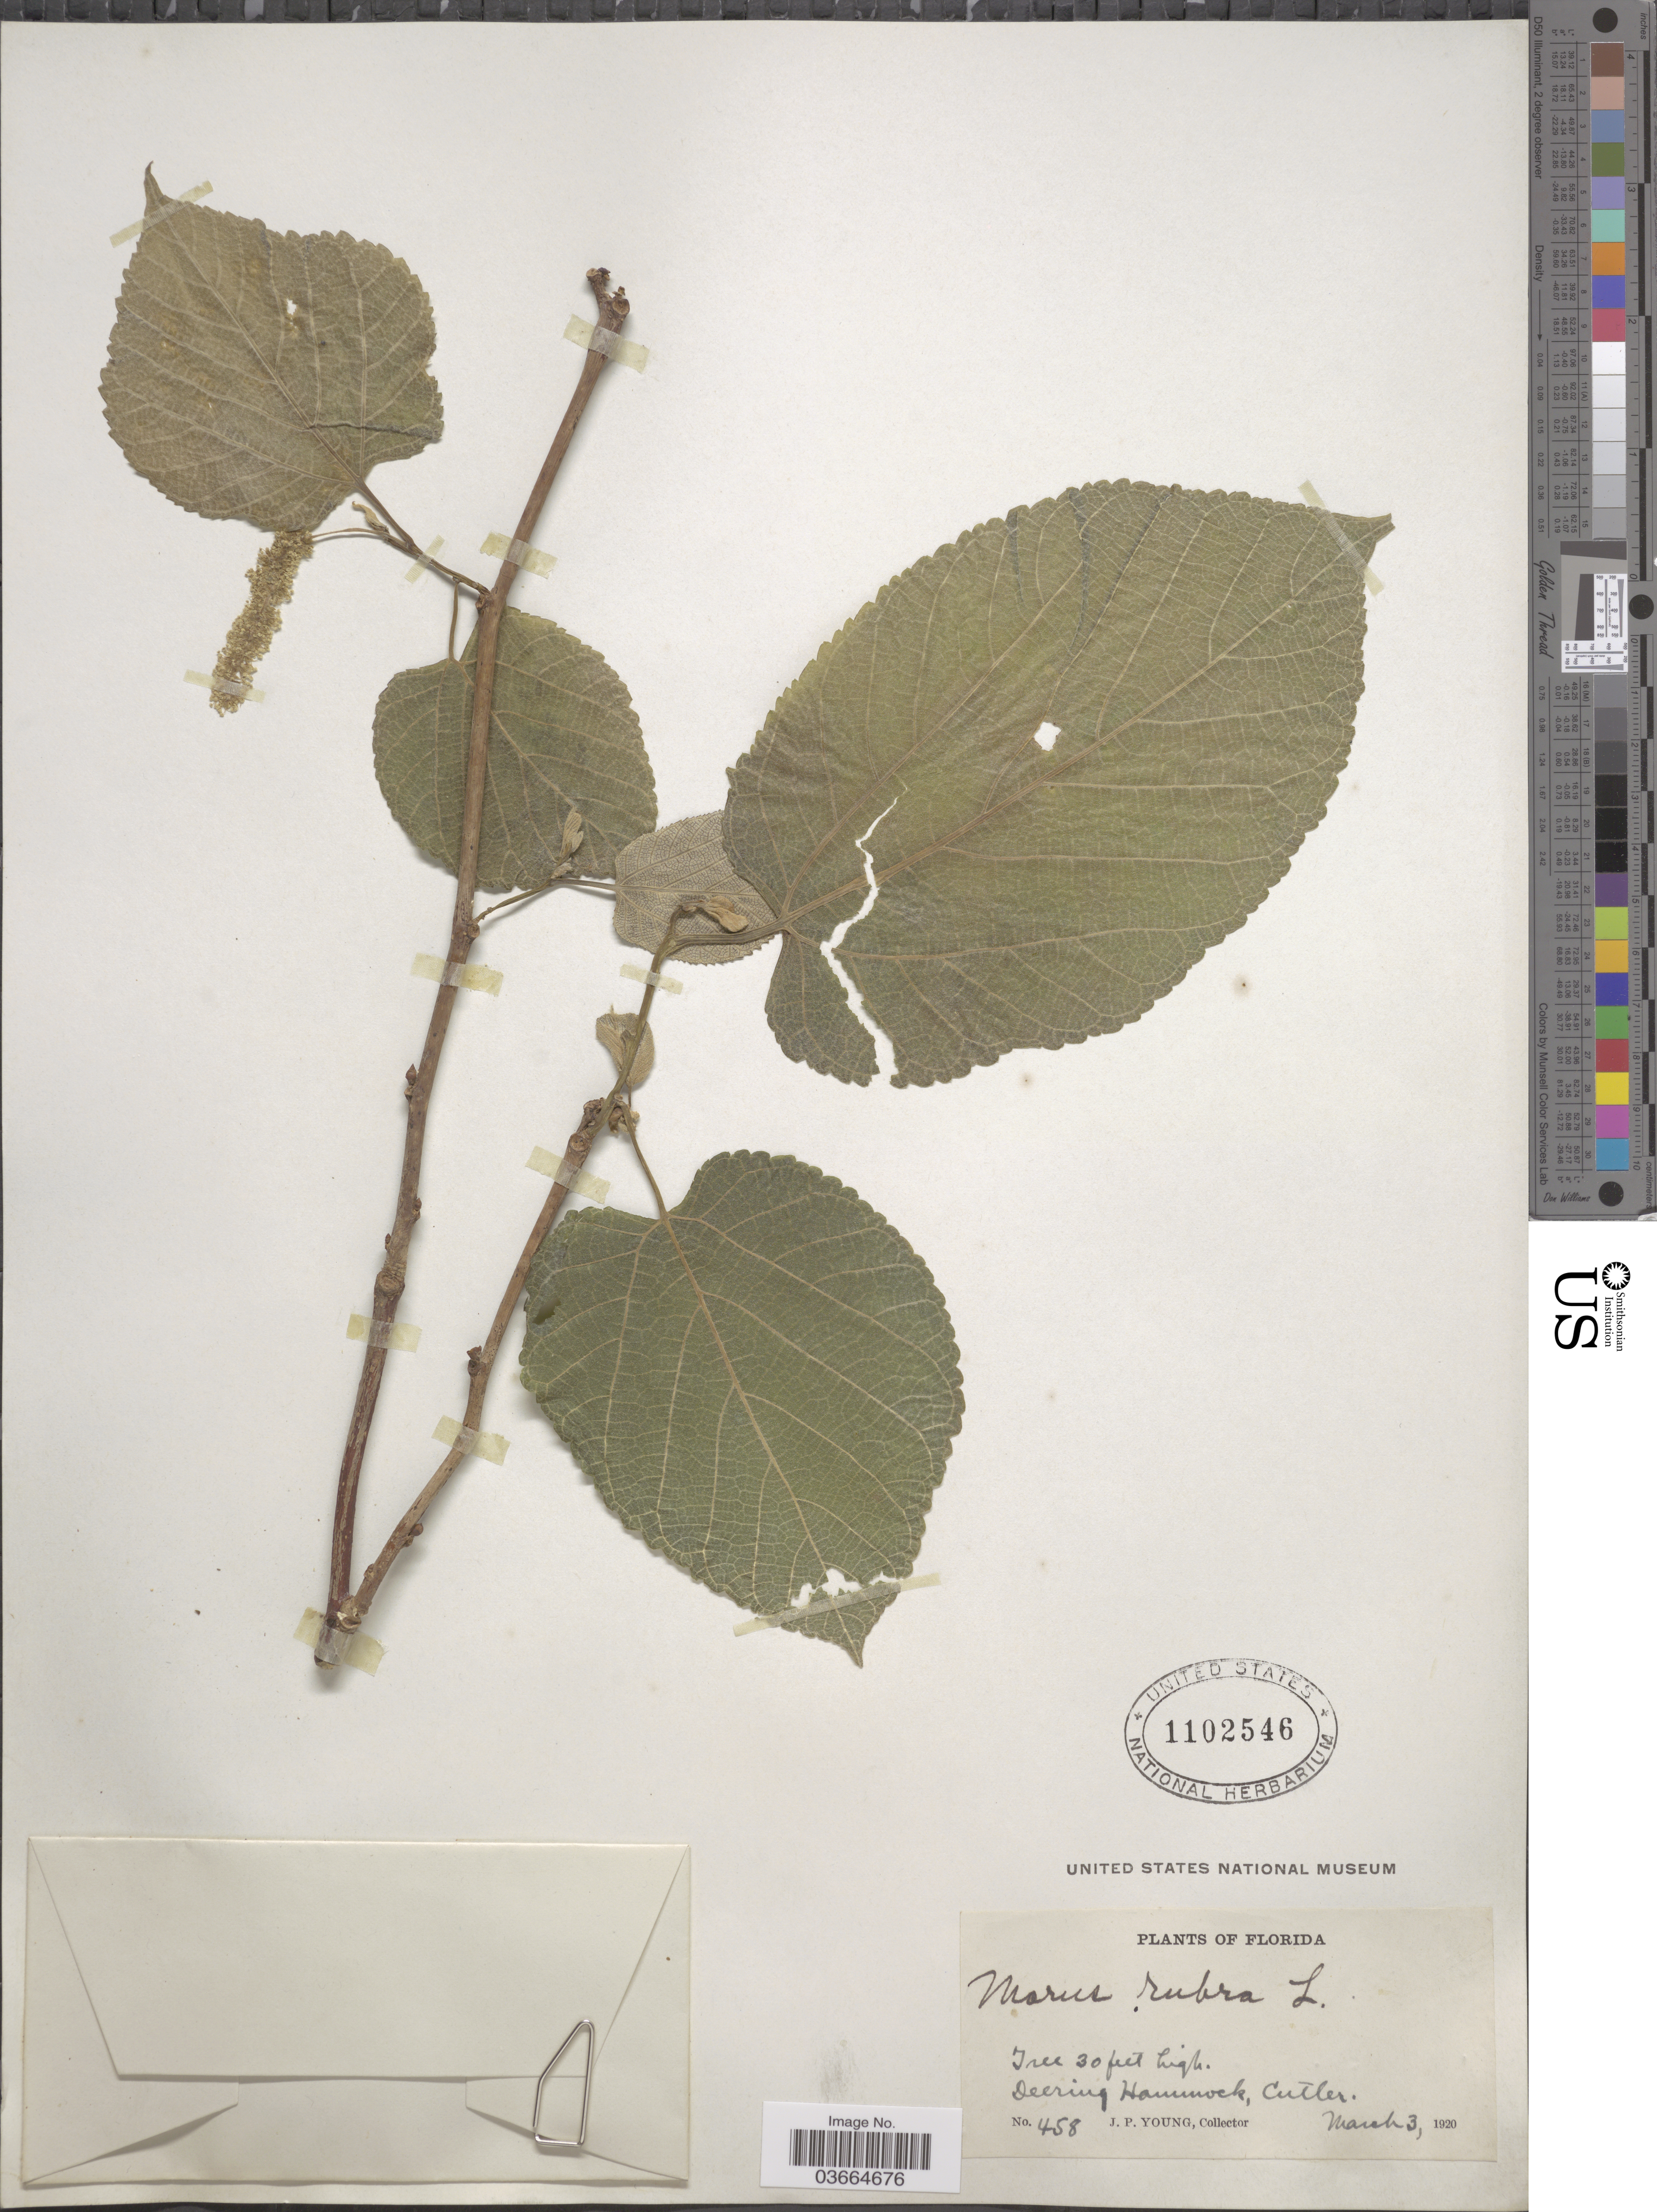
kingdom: Plantae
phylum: Tracheophyta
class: Magnoliopsida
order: Rosales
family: Moraceae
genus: Morus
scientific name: Morus rubra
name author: L.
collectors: J. P. Young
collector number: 458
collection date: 1920-03-03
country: United States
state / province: Florida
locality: Deering Hammock, Cutler.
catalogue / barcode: US 1102546